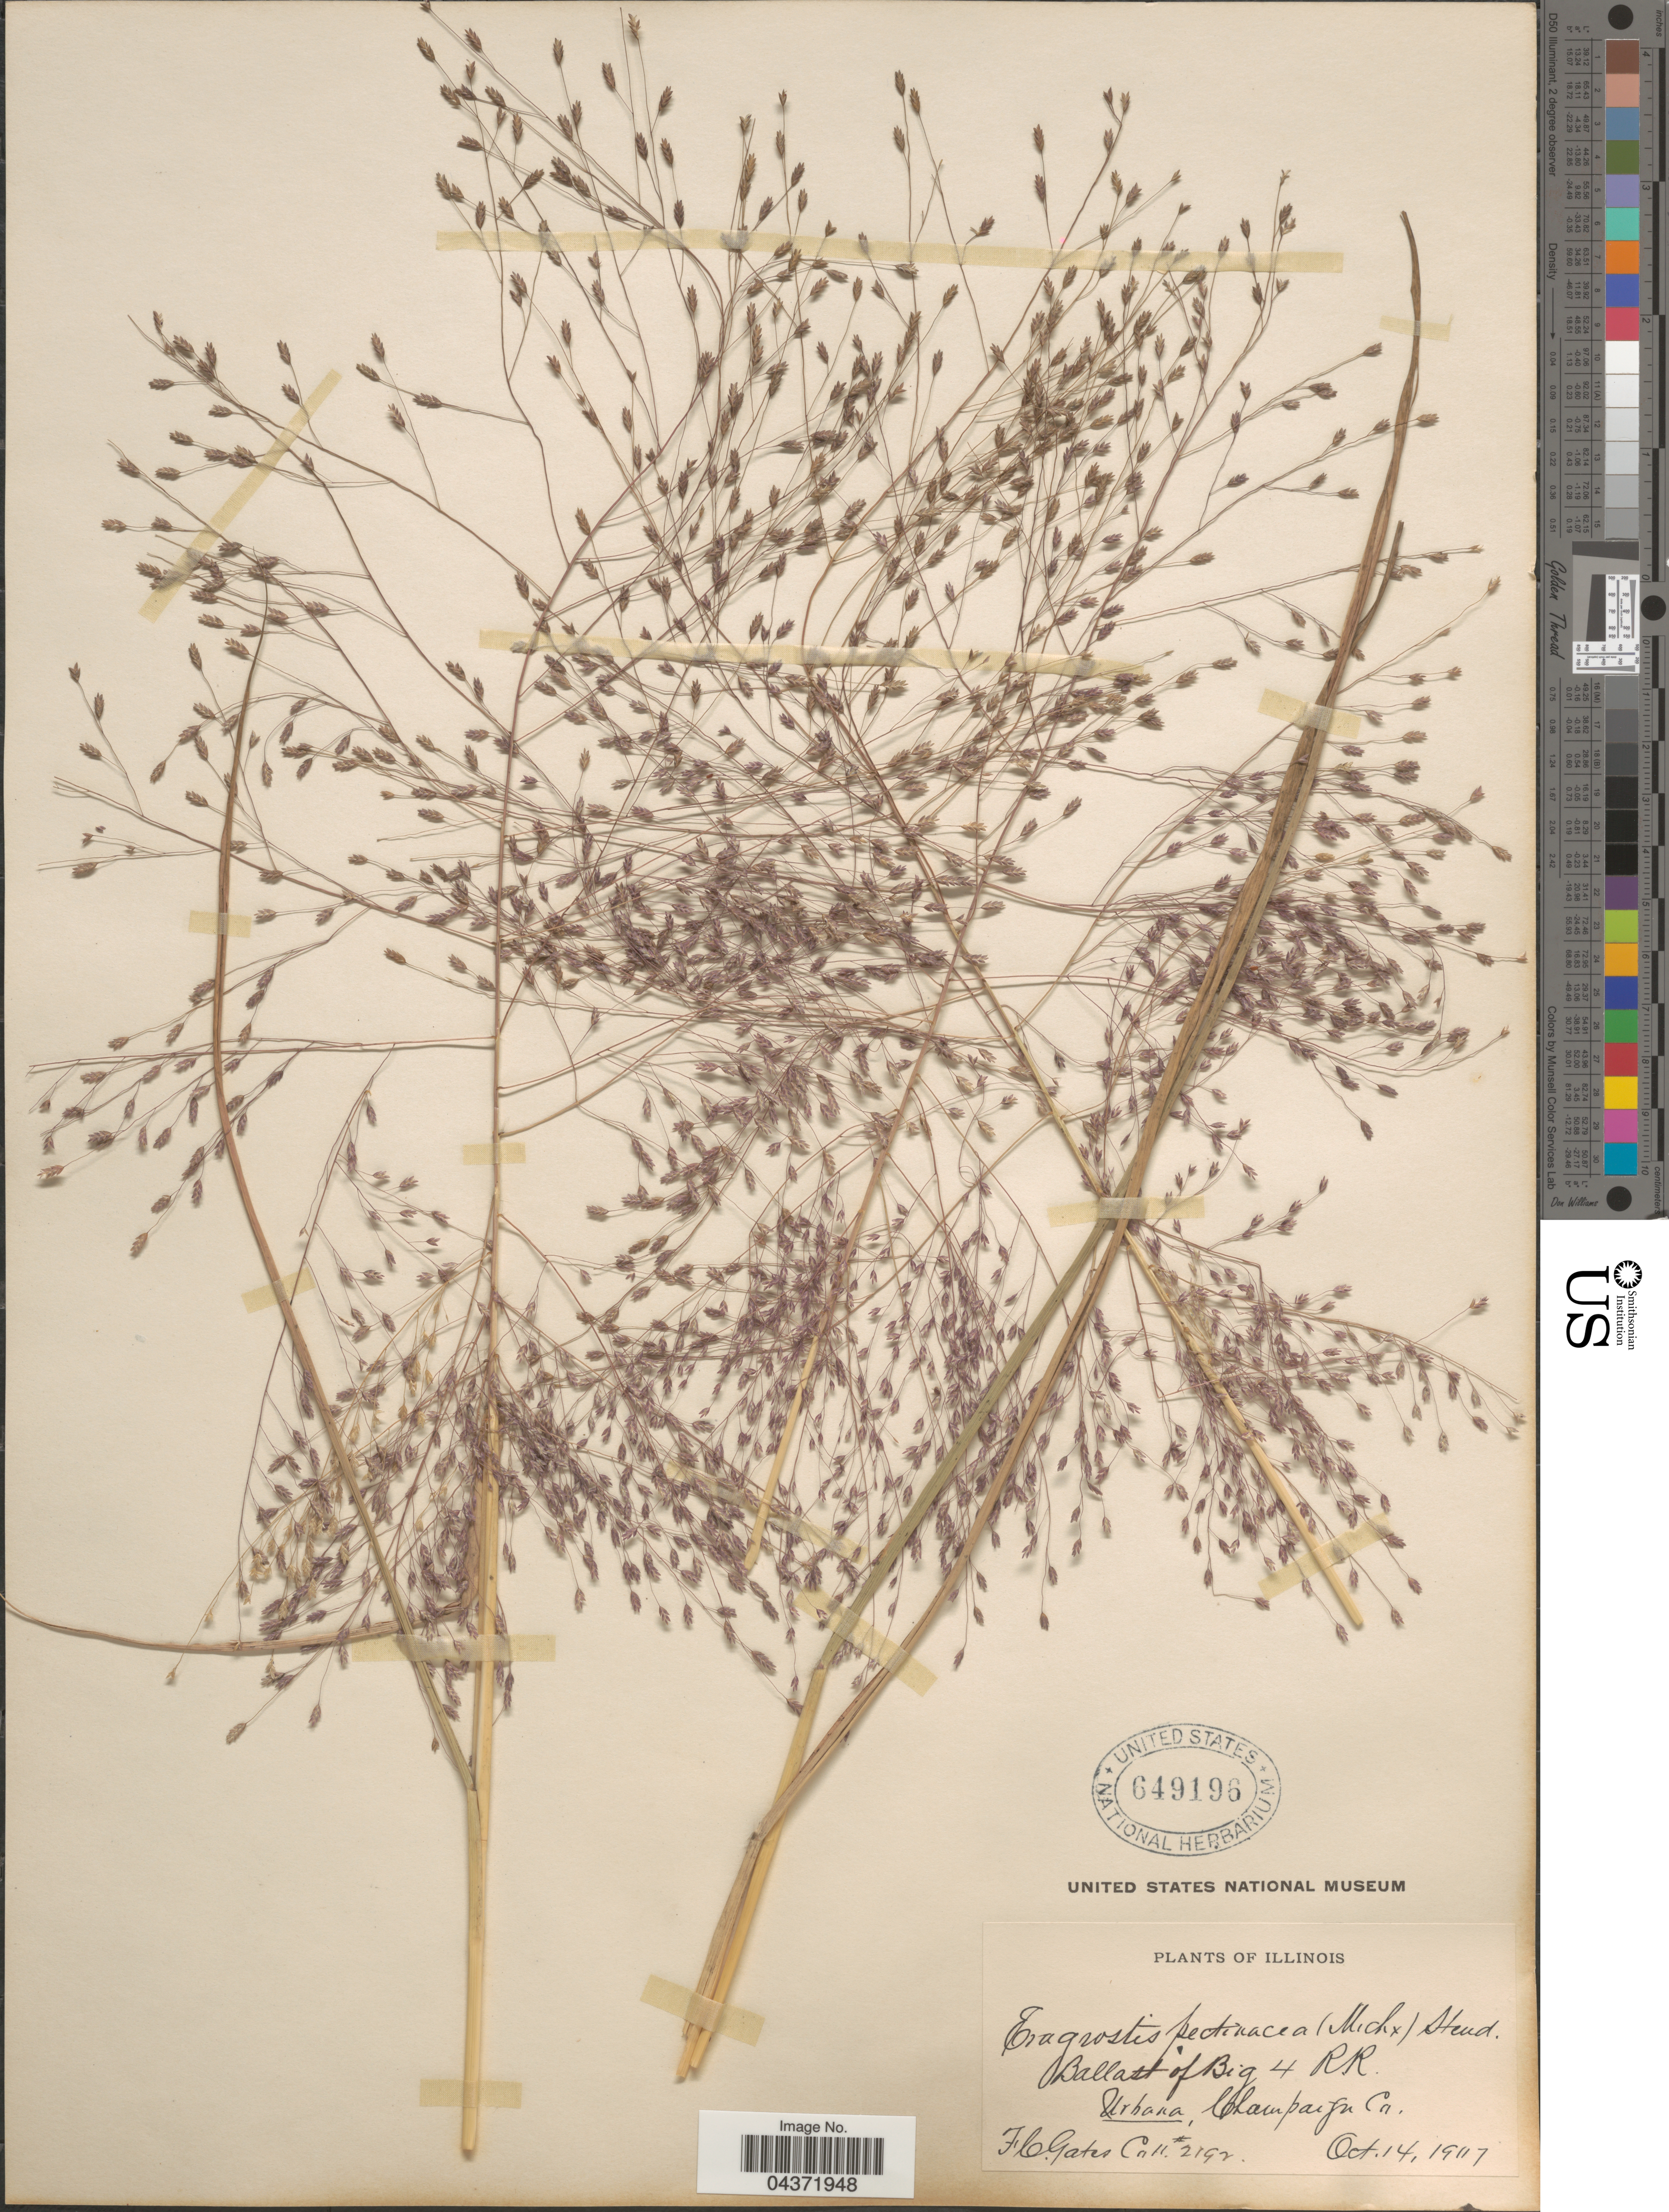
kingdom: Plantae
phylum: Tracheophyta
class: Liliopsida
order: Poales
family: Poaceae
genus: Eragrostis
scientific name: Eragrostis spectabilis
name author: (Pursh) Steud.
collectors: F. C. Gates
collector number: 2192?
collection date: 1907-10-14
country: United States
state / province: Illinois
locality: Ballast of Big 4 R.R. Urbana, Champaign Co.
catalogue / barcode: US 649196